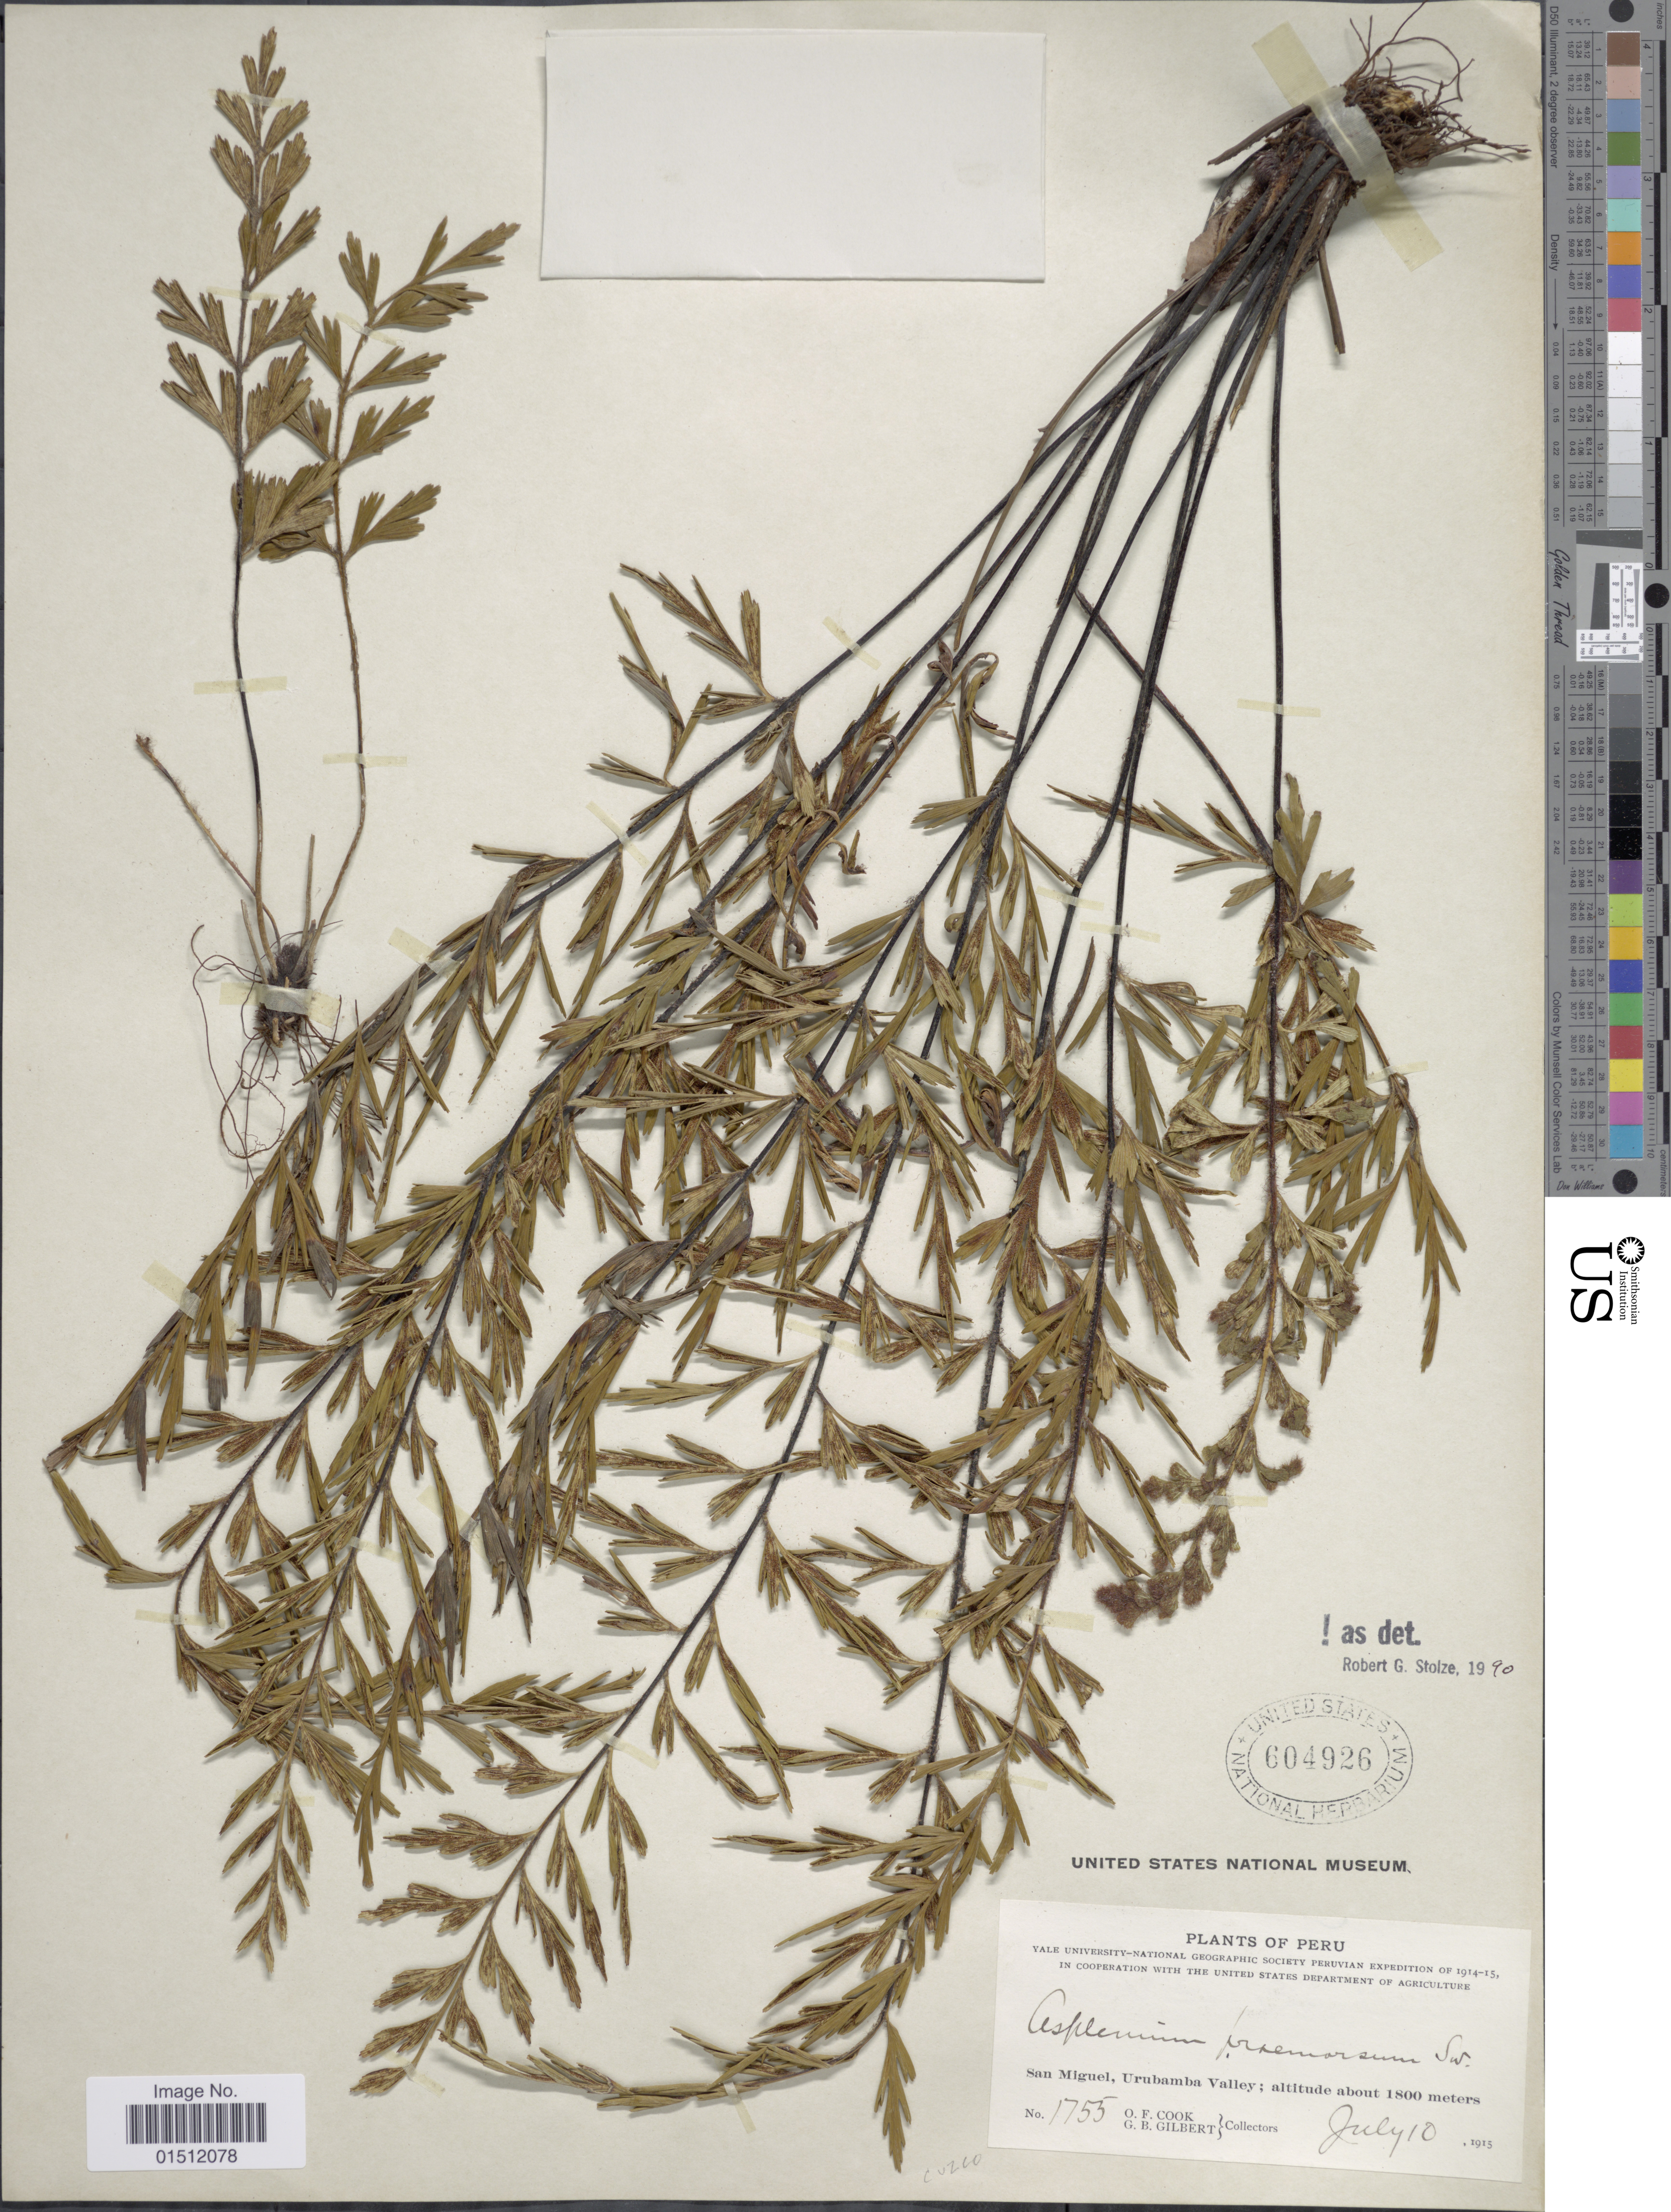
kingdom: Plantae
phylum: Tracheophyta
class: Polypodiopsida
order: Polypodiales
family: Aspleniaceae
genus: Asplenium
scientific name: Asplenium praemorsum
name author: Sw.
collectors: O. F. Cook & G. B. Gilbert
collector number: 1755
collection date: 1915-07-10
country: Peru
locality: San Miguel, Urubamba Valley.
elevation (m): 1800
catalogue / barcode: US 604926